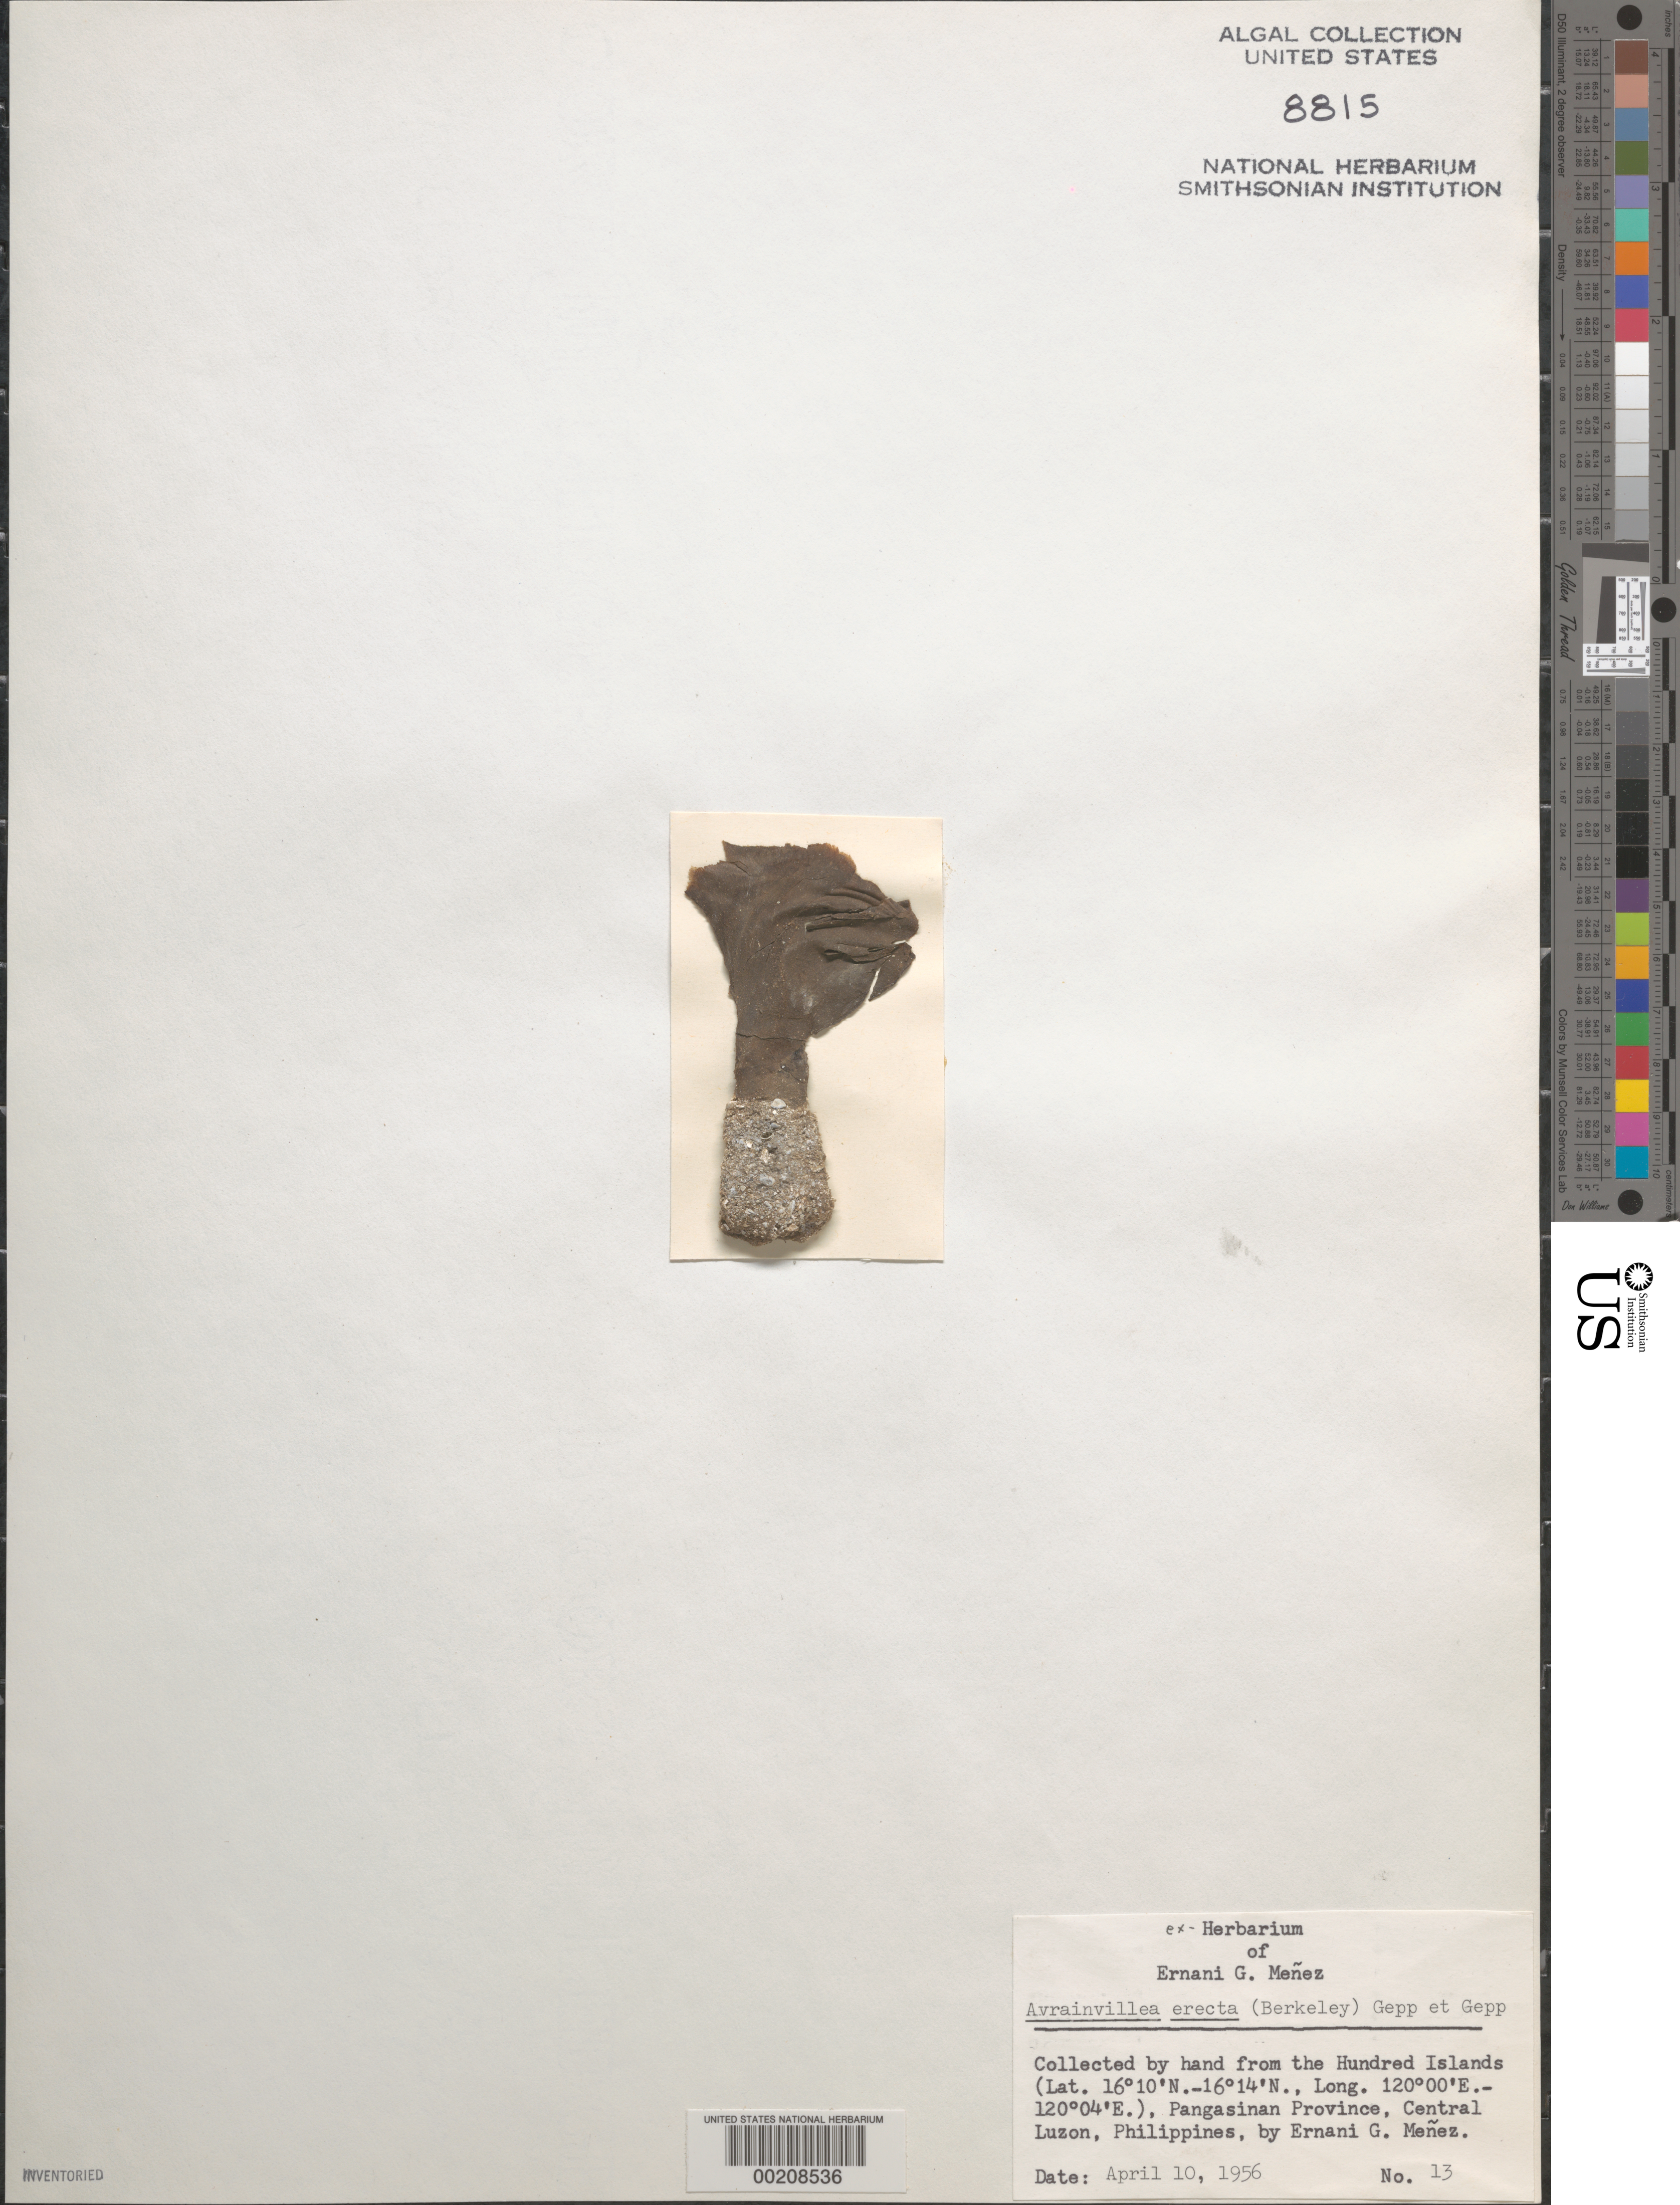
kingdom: Plantae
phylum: Chlorophyta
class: Ulvophyceae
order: Bryopsidales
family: Dichotomosiphonaceae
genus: Avrainvillea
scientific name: Avrainvillea erecta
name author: (M.J. Berkeley) A. Gepp & E. Gepp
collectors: Meñez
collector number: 13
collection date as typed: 10 Apr 1956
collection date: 1956-04-10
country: Philippines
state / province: Ilocos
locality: Hundred islands, pangasinan province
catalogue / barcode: US 8815